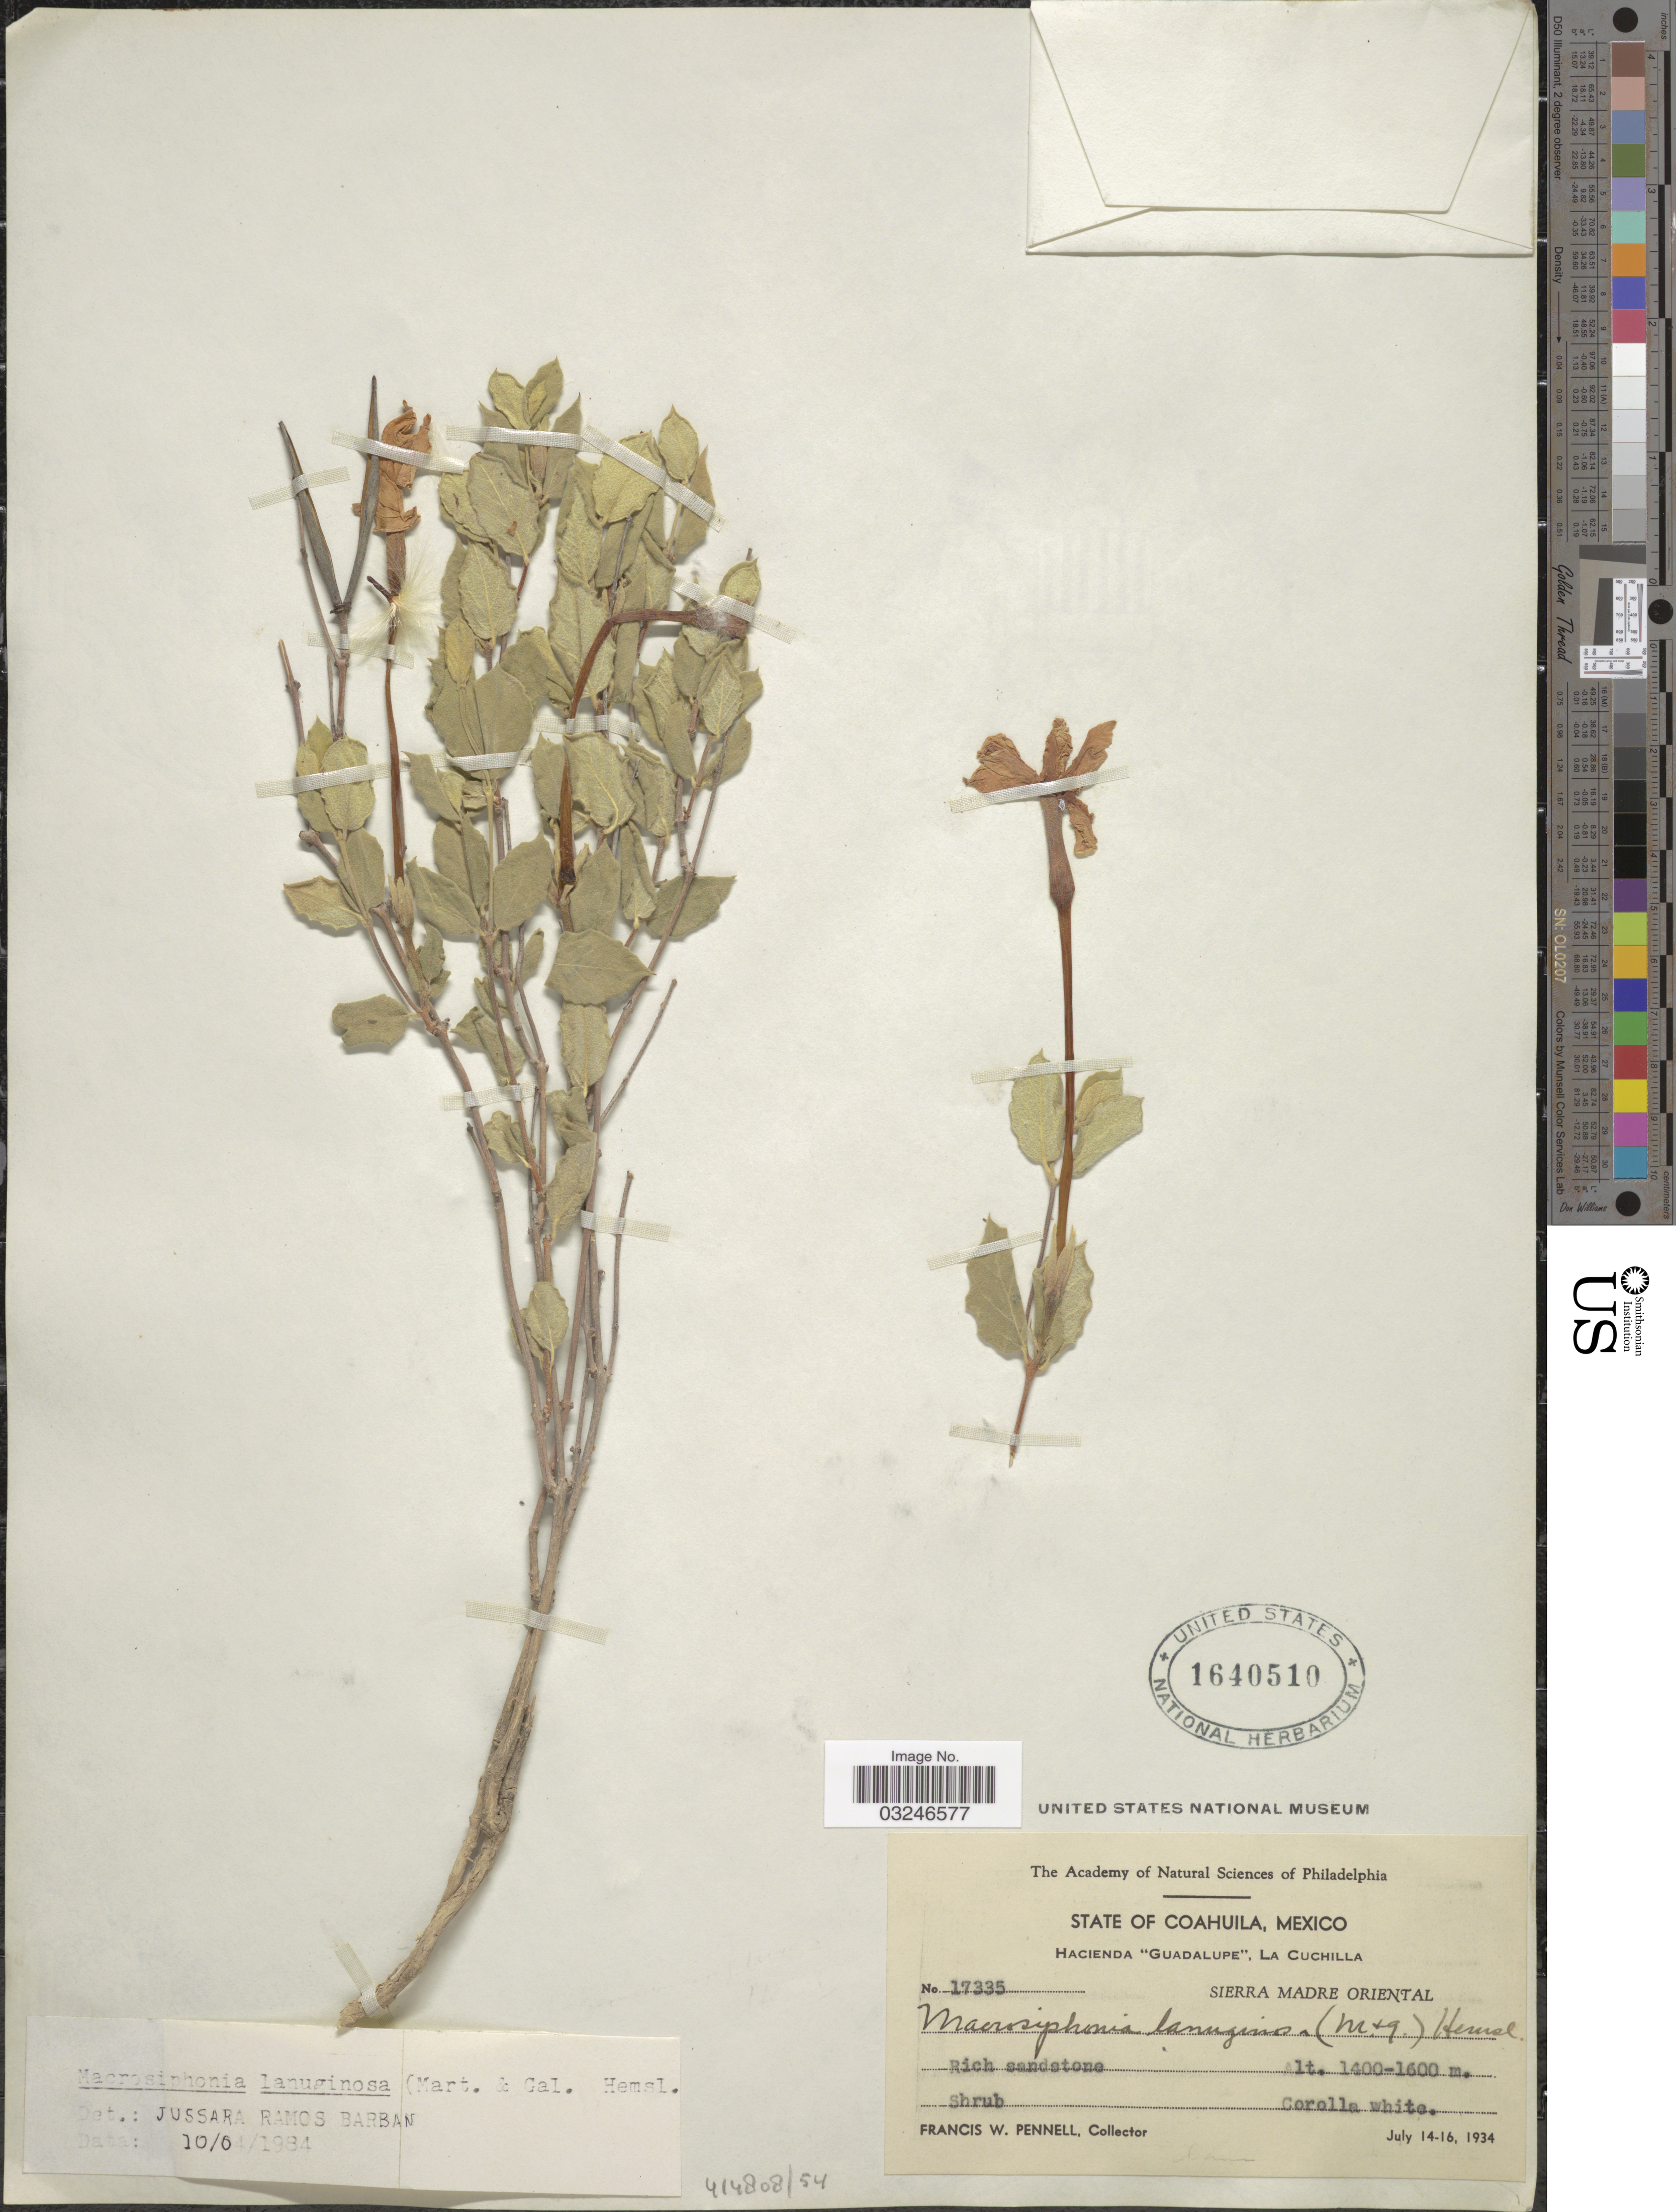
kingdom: Plantae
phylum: Tracheophyta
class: Magnoliopsida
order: Gentianales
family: Apocynaceae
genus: Macrosiphonia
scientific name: Macrosiphonia lanuginosa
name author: (M. Martens & Galeotti) Hemsl.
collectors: F. W. Pennell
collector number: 17335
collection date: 1934-07-14/1934-07-16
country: Mexico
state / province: Coahuila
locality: State of Coahuila. Hacienda "Guadalupe", La Cuchilla. Sierra Madre Oriental.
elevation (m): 1400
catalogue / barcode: US 1640510